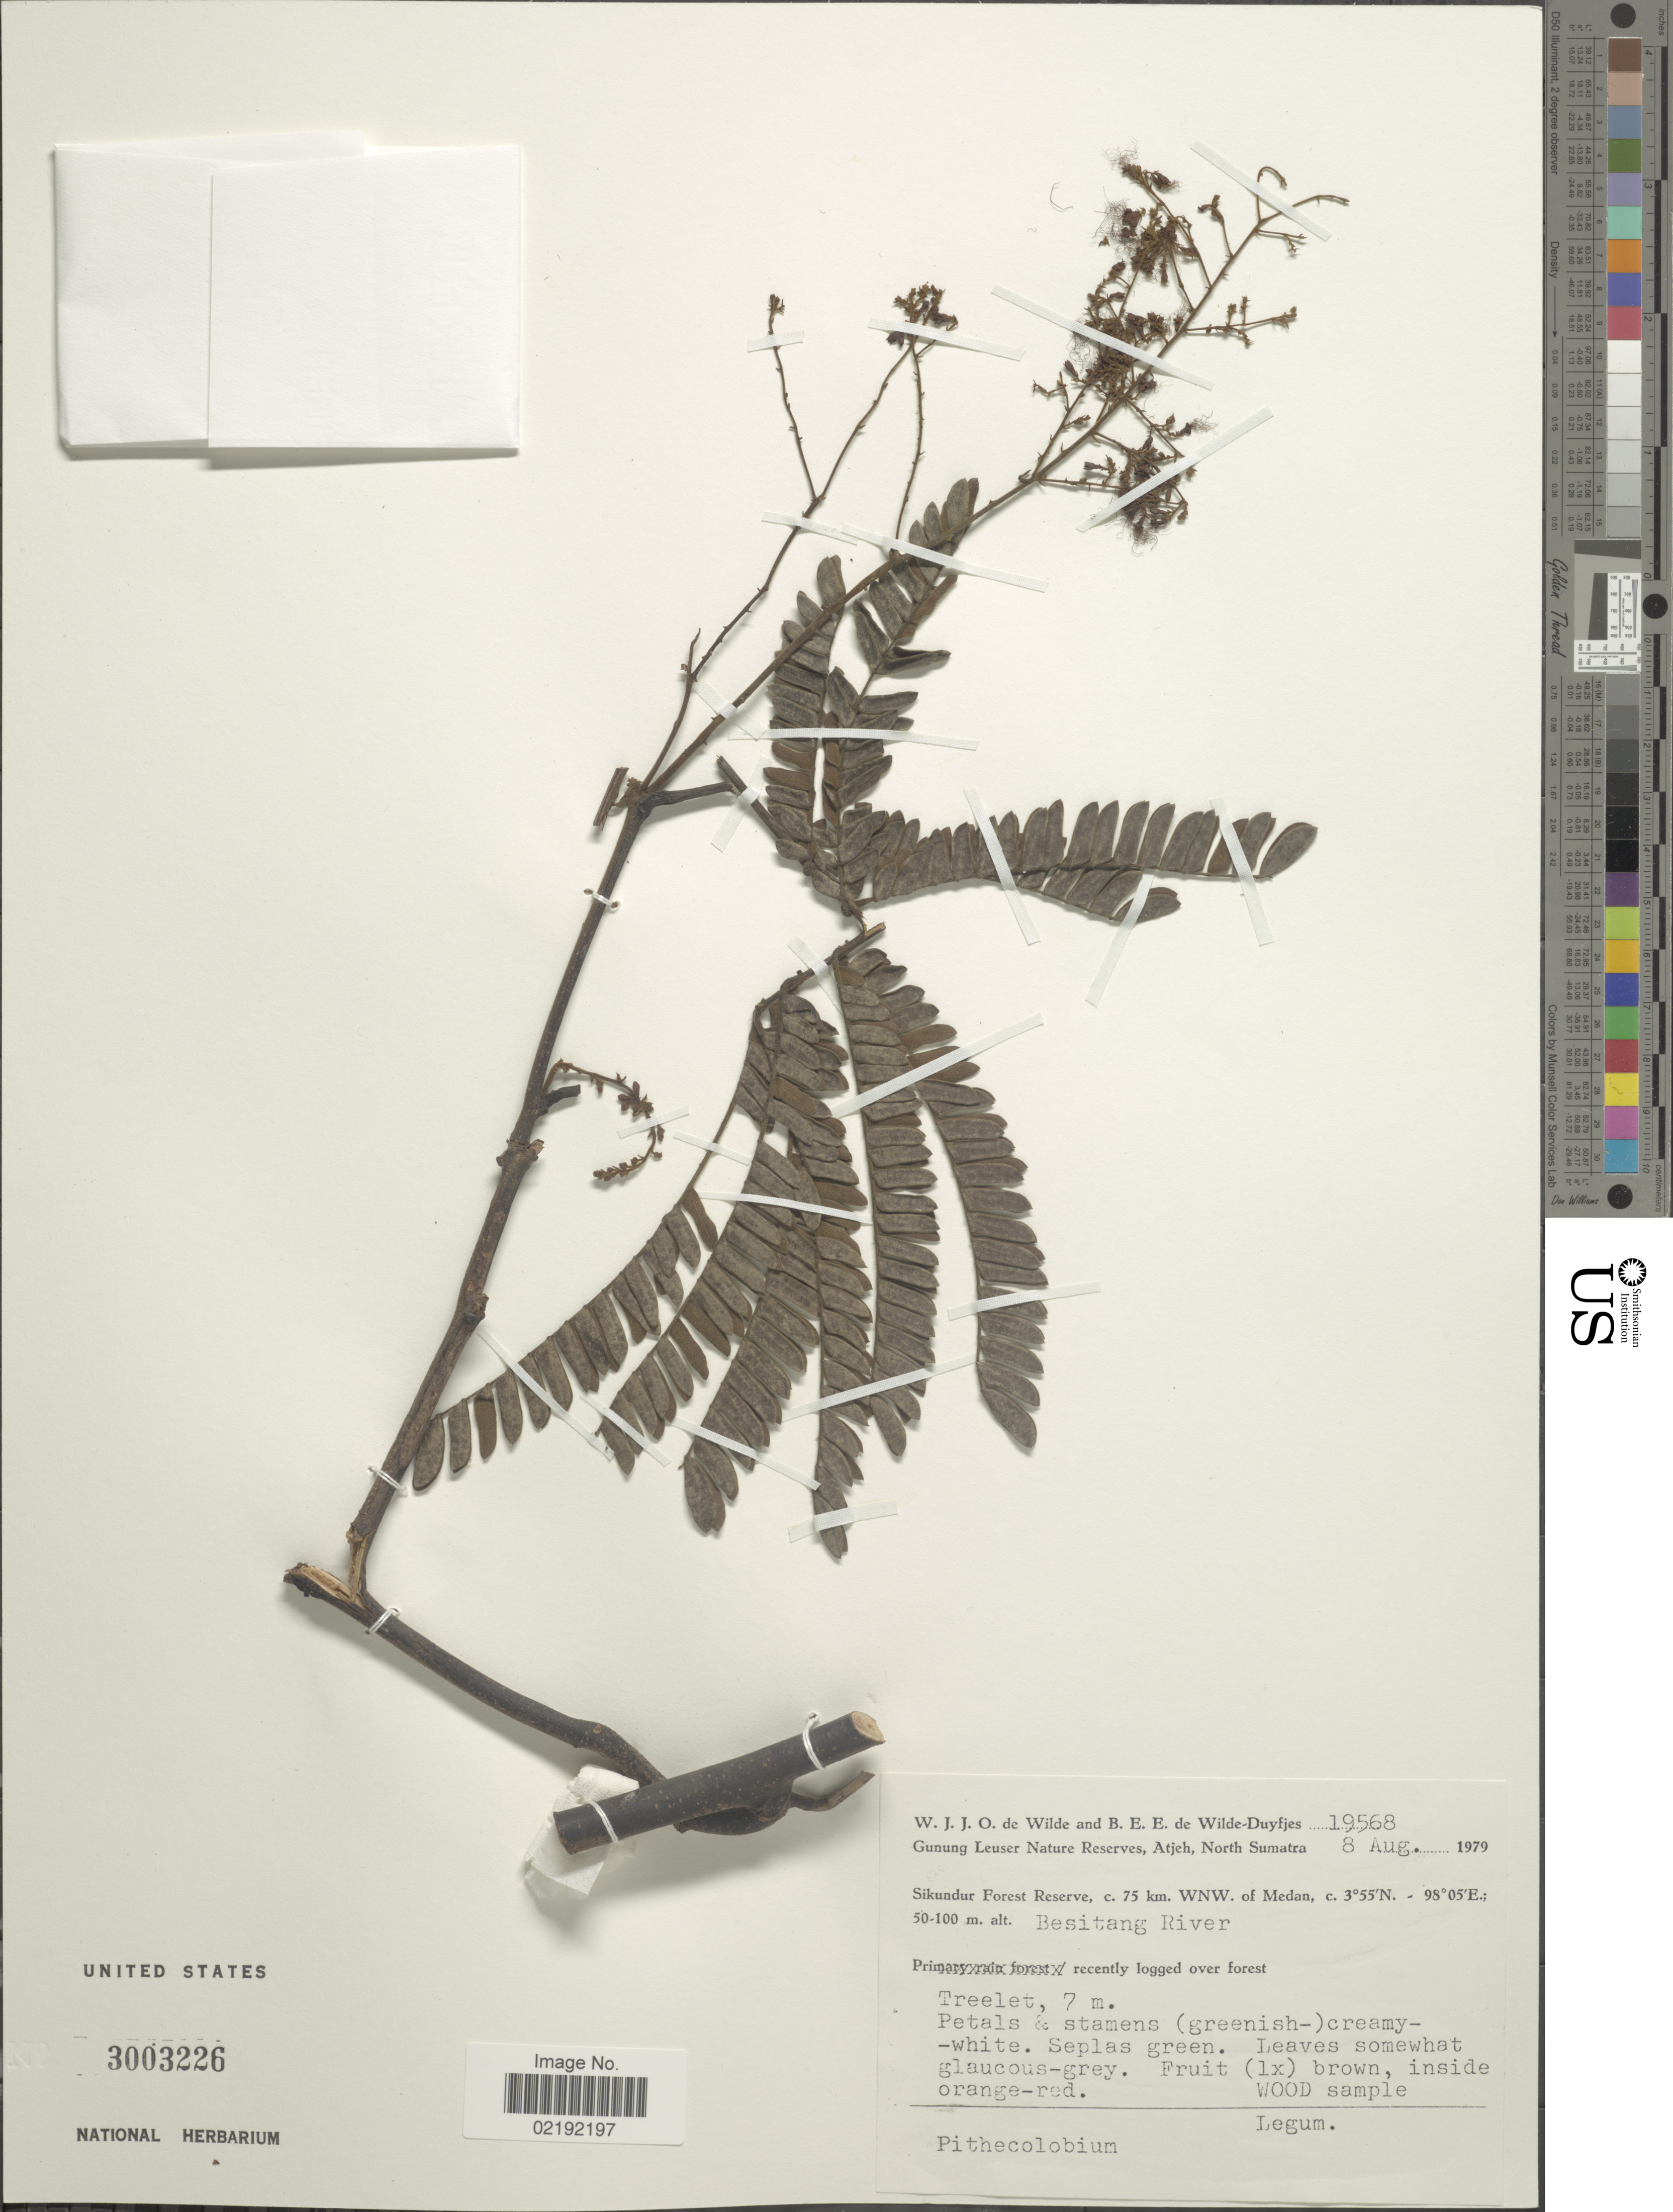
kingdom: Plantae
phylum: Tracheophyta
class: Magnoliopsida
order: Fabales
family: Fabaceae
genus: Pithecellobium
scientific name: Pithecellobium sp.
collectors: W. J. de Wilde & B. E. de Wilde-Duyfjes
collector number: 19568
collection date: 1979-08-08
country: Indonesia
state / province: Sumatra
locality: Gunung Leuser Nature Reserve, Atjeh, North Sumatra. Sikundur Forest Reserve, c. 75 km. WNW. of Medan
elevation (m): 50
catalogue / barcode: US 3003226